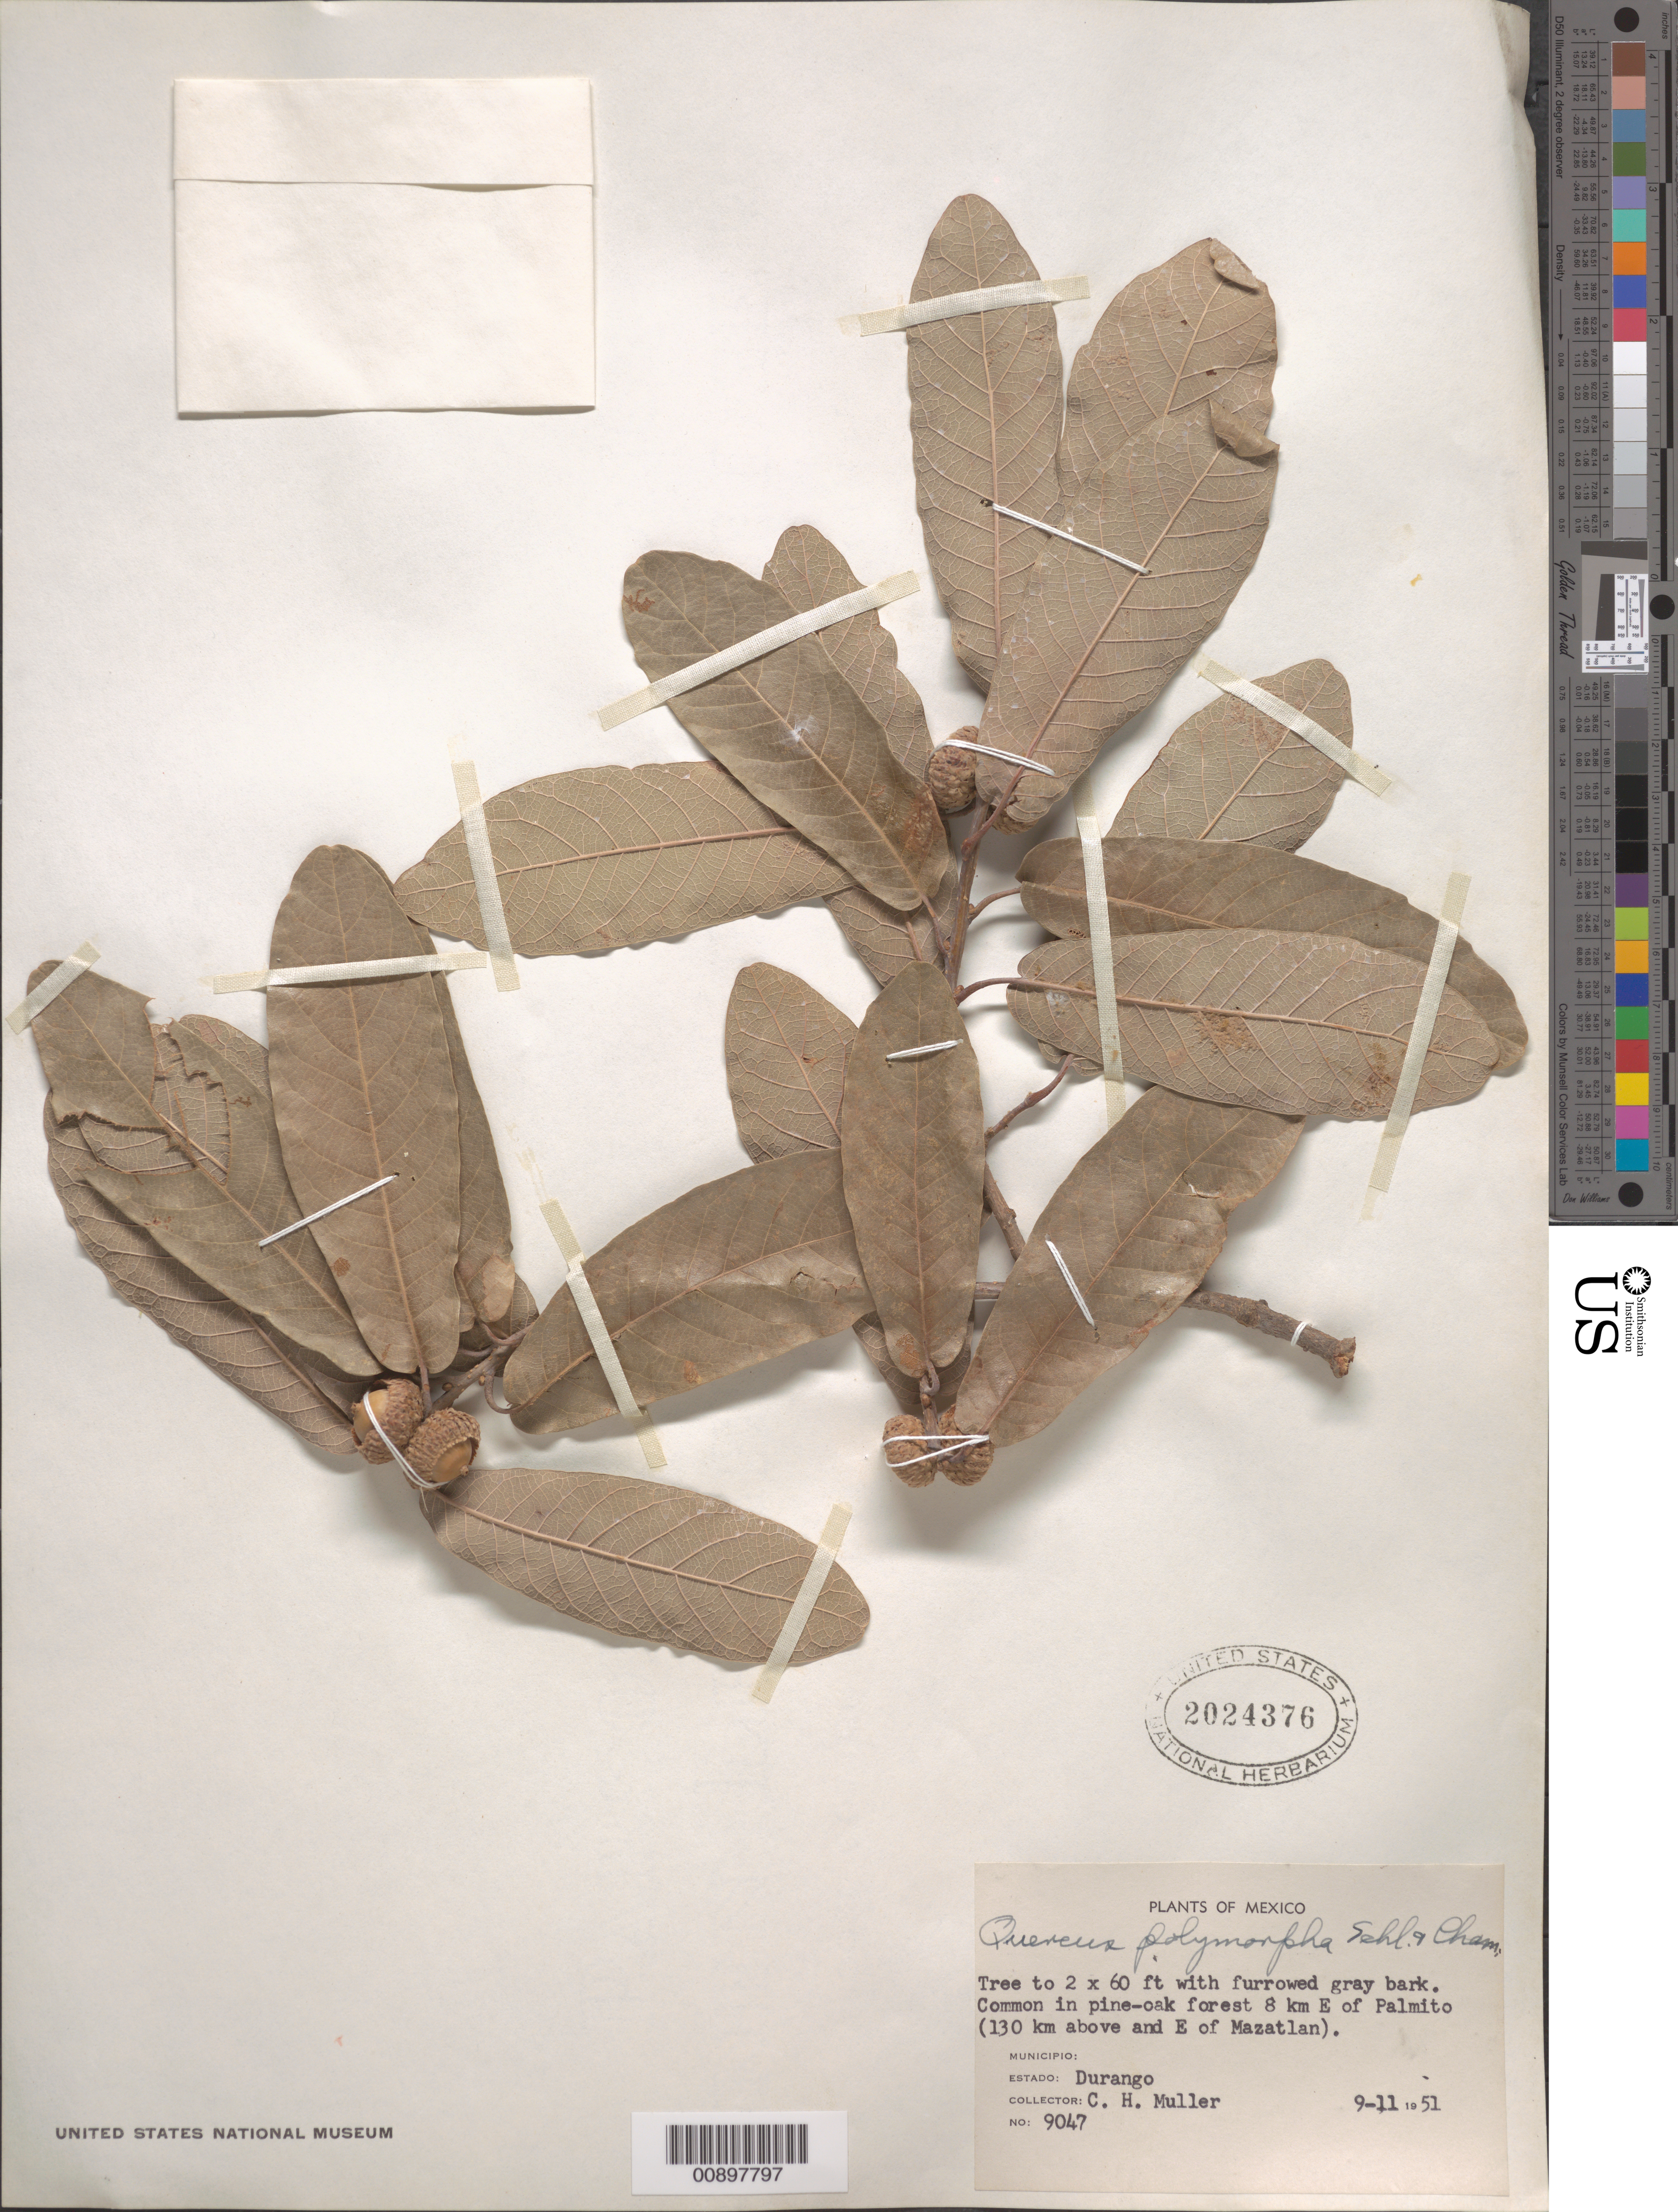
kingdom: Plantae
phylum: Tracheophyta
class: Magnoliopsida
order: Fagales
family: Fagaceae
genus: Quercus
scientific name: Quercus polymorpha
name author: Schltdl. & Cham.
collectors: C. H. Muller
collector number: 9047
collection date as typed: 11 Sep 1951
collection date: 1951-09-11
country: Mexico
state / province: Durango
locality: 8 km E of Palmito (130 km above and E of Mazatlan).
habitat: Common in pine-oak forest.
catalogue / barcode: US 2024376